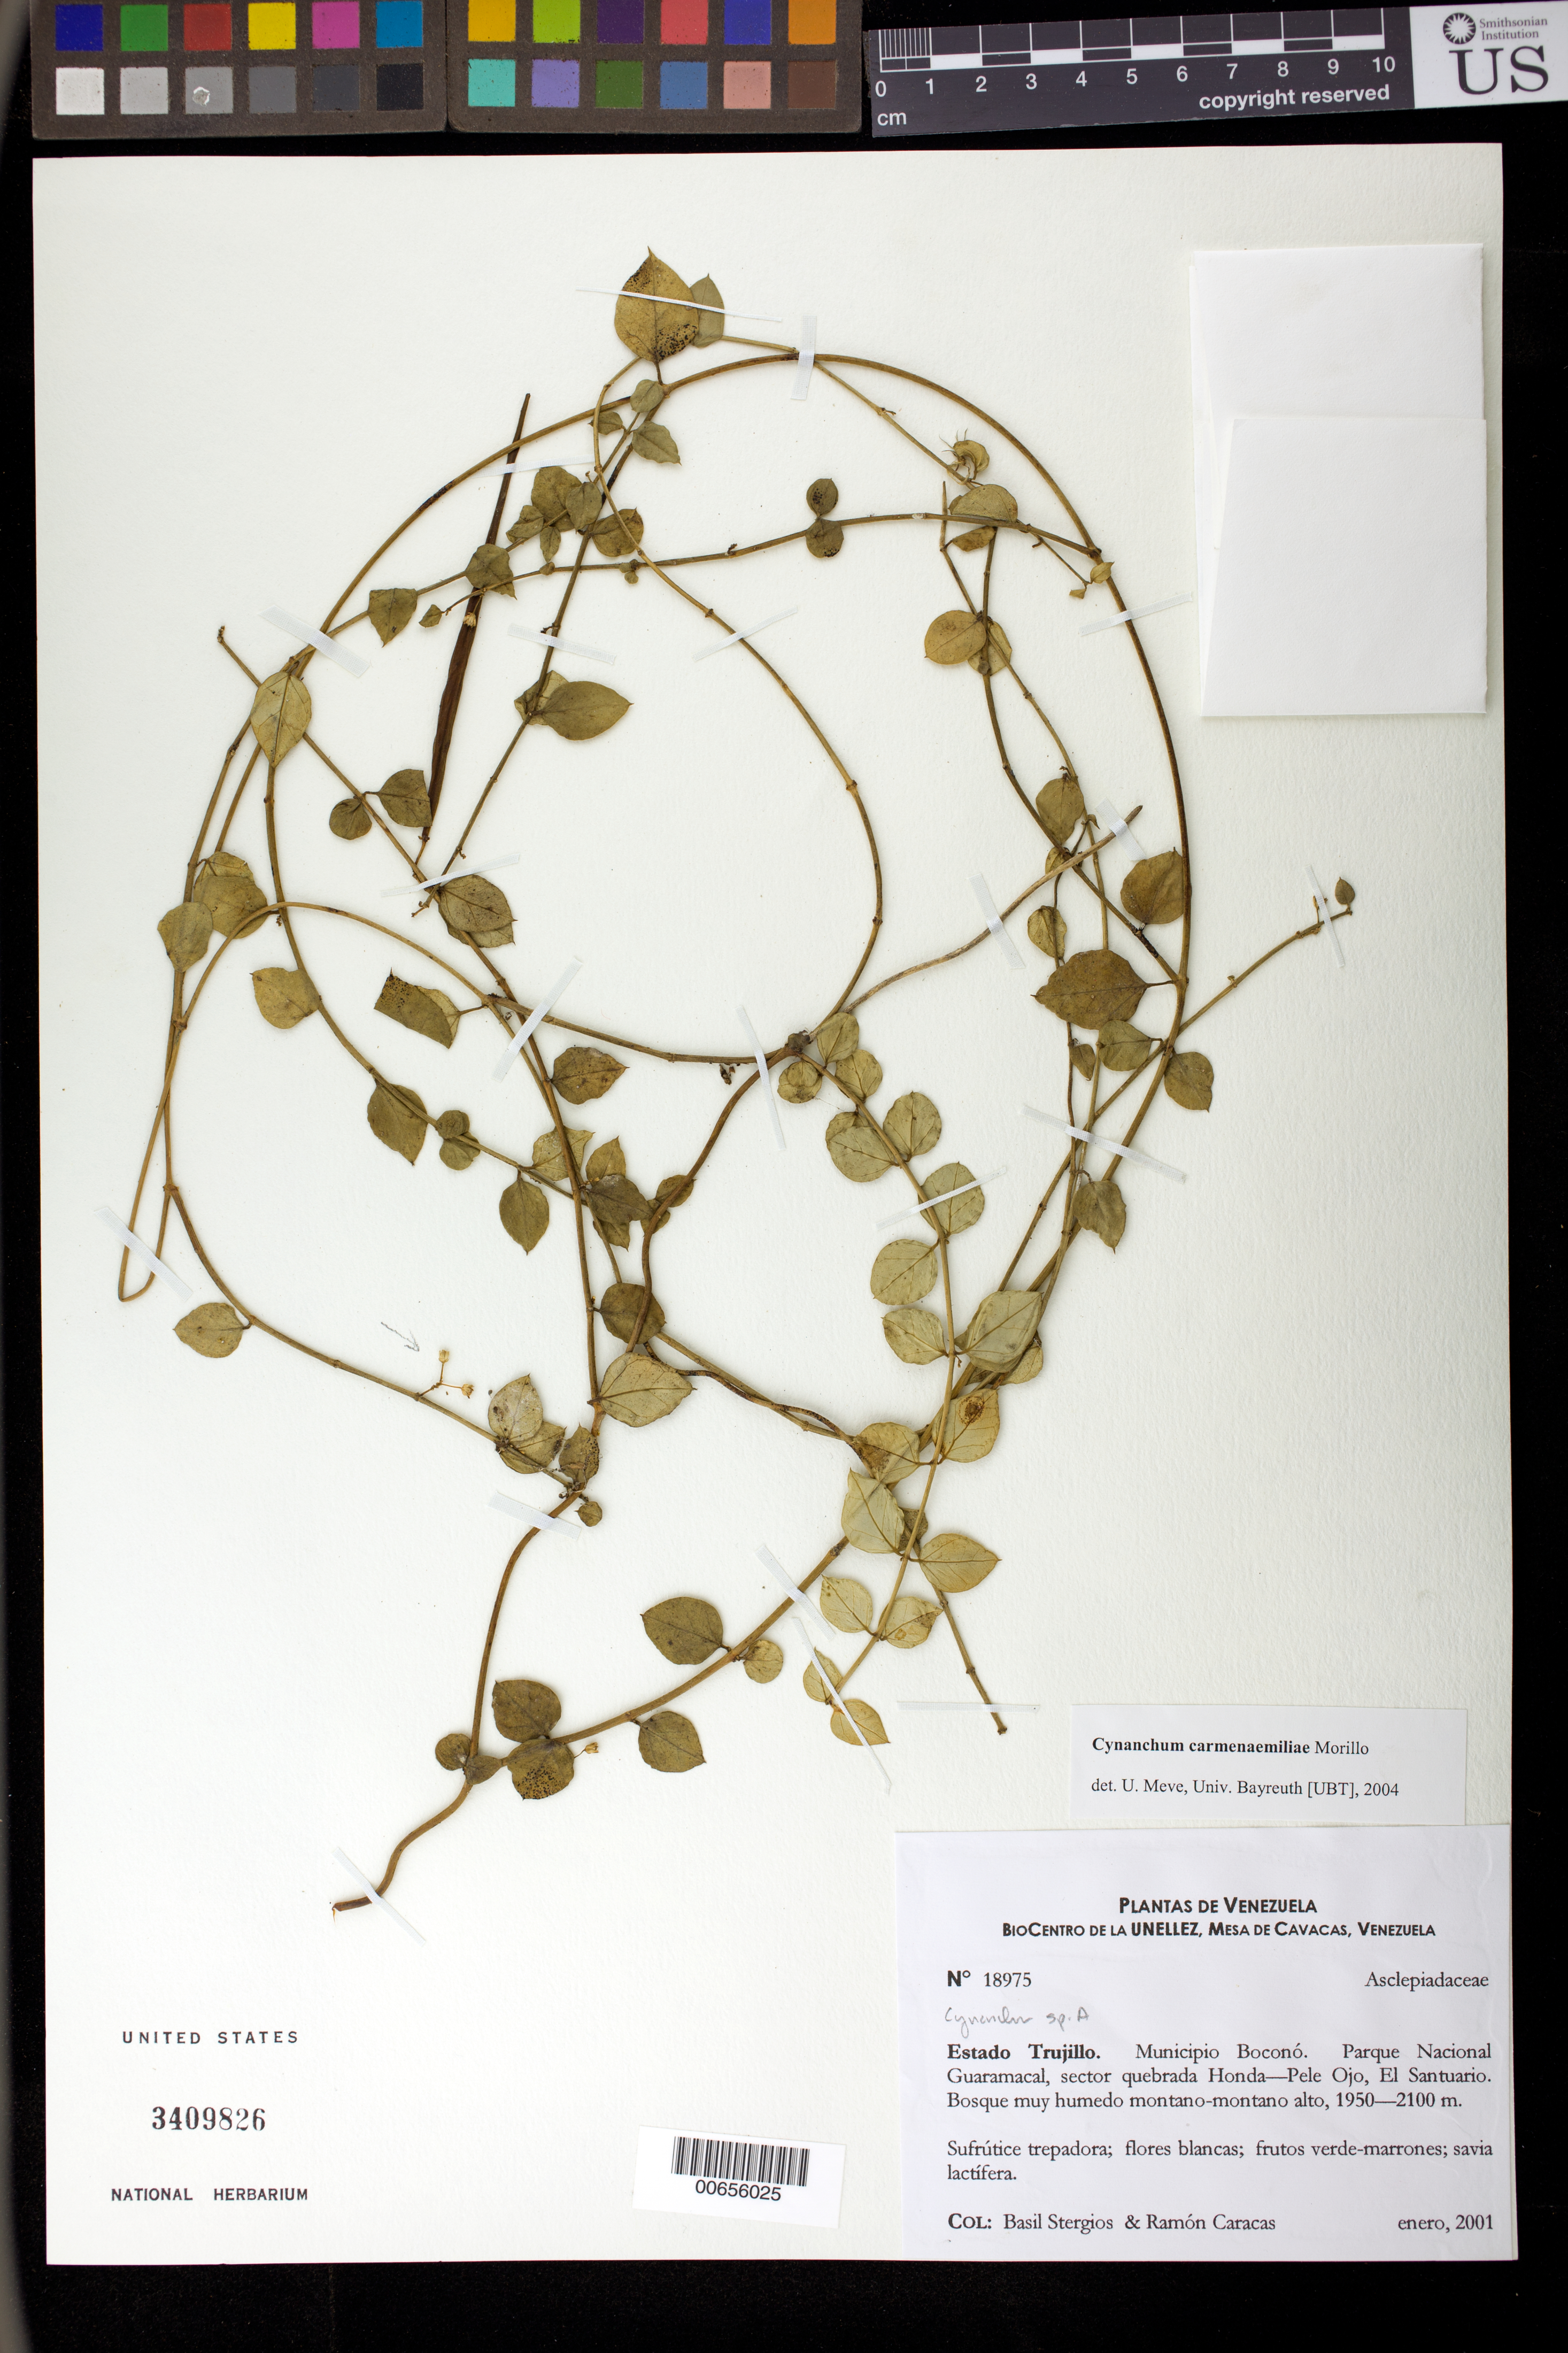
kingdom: Plantae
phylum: Tracheophyta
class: Magnoliopsida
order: Gentianales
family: Apocynaceae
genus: Scyphostelma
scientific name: Scyphostelma carmenaemiliae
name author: (Morillo) Liede & Meve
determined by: Liede-Schumann, Sigrid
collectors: B. G. Stergios & R. Caracas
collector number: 18975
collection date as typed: Jan 2001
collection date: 2001-01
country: Venezuela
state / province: Trujillo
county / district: Boconó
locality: Parque Nacional Guaramacal, sector quebrada Honda-Pele Ojo, El Santuario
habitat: Bosque muy húmedo montano-montano alto.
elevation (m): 1950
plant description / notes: PORT, UBT, US, VEN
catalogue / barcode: US 3409826